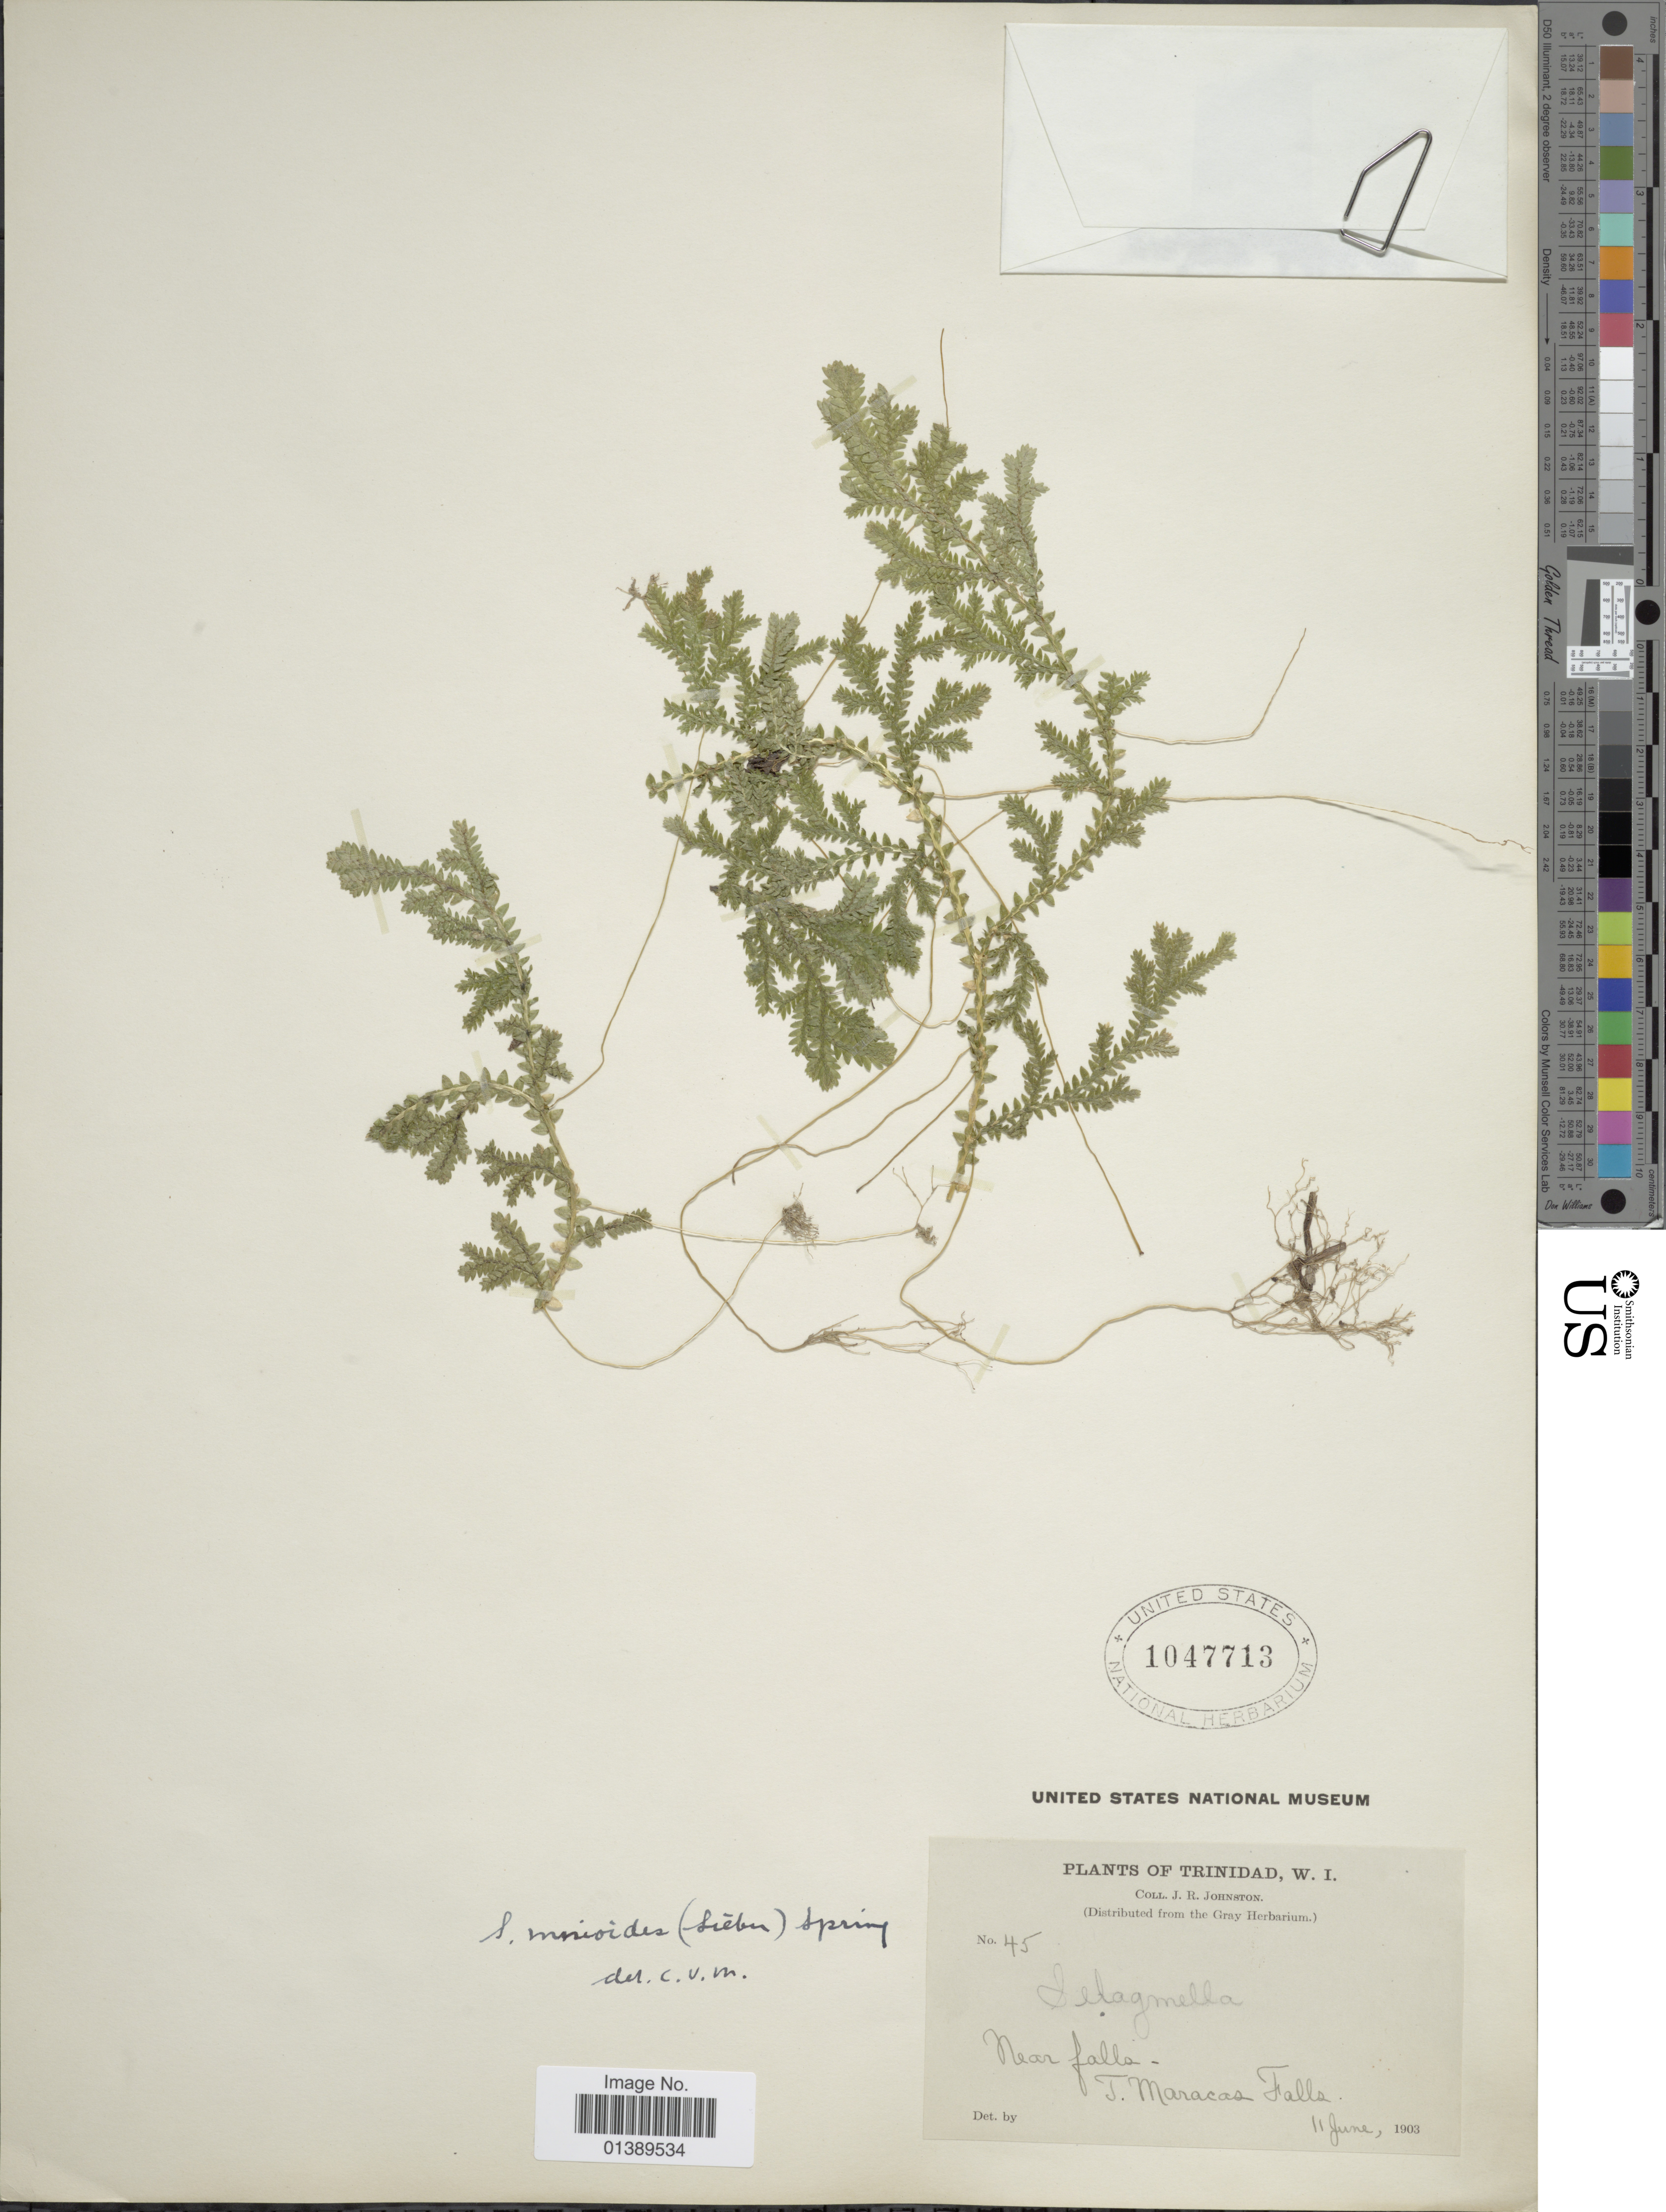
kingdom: Plantae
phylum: Tracheophyta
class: Lycopodiopsida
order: Selaginellales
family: Selaginellaceae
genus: Selaginella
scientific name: Selaginella diffusa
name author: (C. Presl) Spring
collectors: J. Johnston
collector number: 45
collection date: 1903-06-11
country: Panama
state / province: Coclé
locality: Trinidad, W.I. Near falls - T Maracas Falls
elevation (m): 400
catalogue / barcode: US 1047713